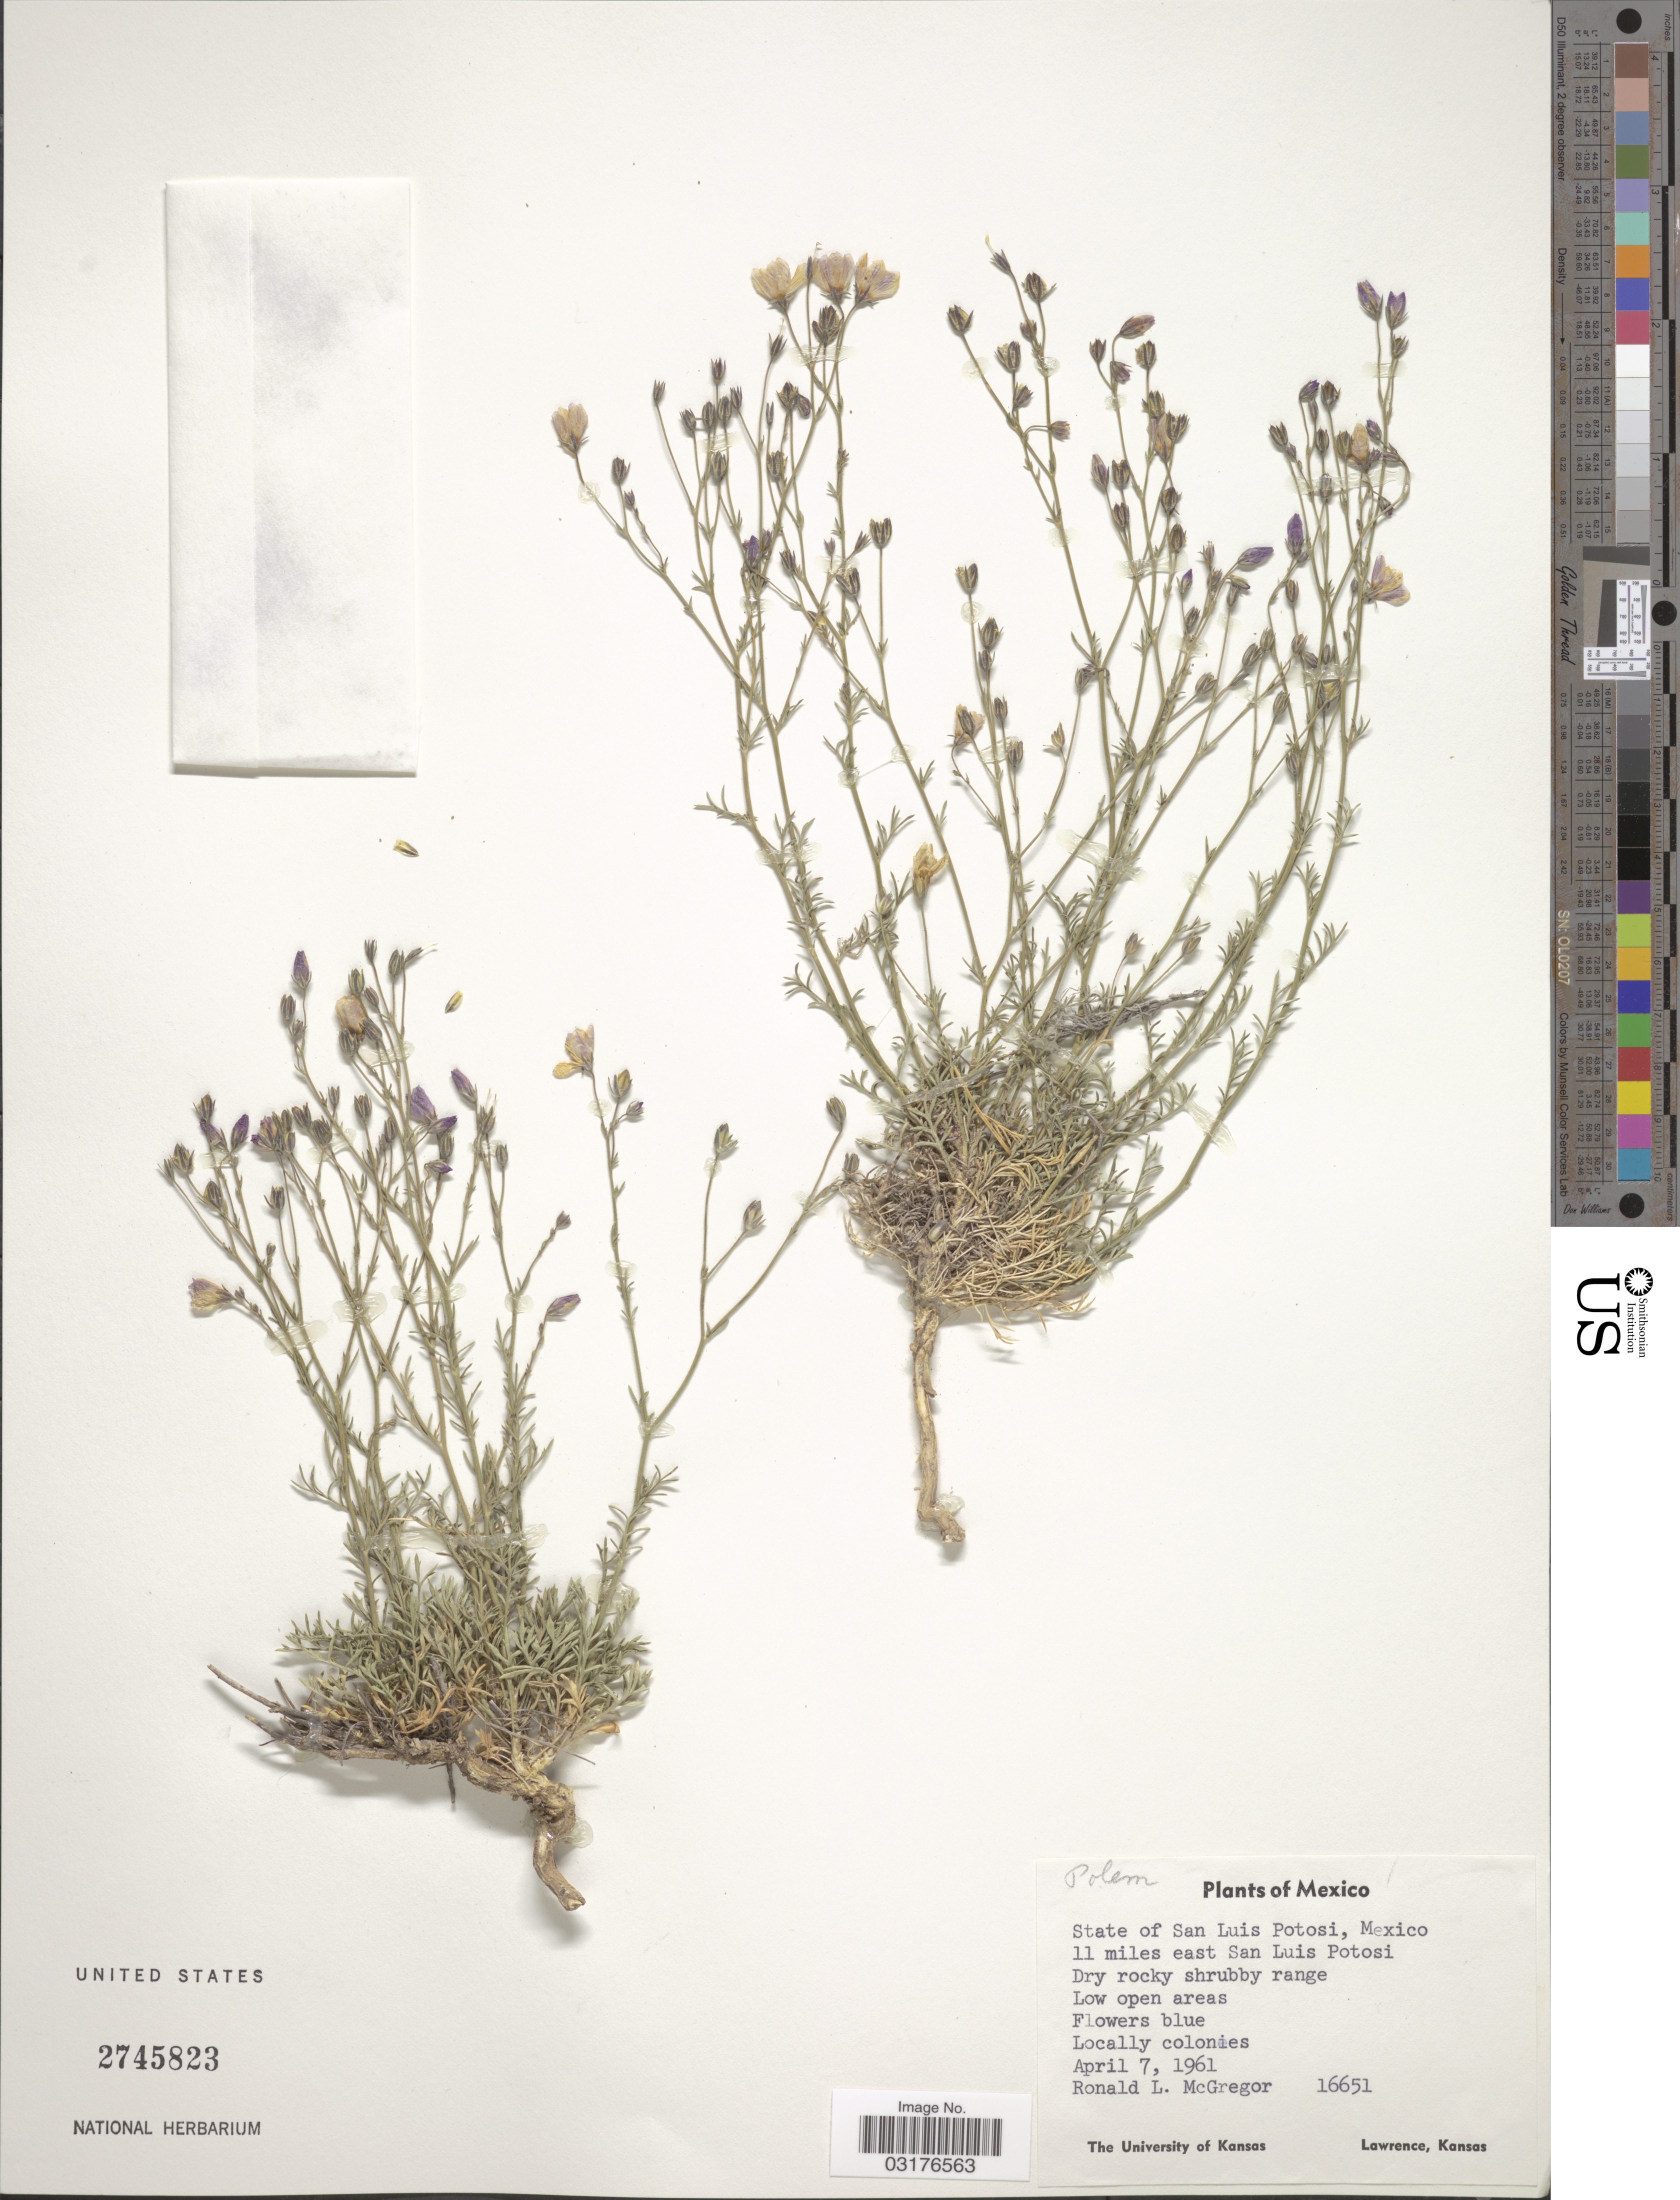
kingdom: Plantae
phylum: Tracheophyta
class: Magnoliopsida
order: Ericales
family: Polemoniaceae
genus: Giliastrum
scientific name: Giliastrum rigidulum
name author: (Benth.) Rydb.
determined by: Strong, Mark T., (BOT), Smithsonian Institution - National Museum of Natural History (UNITED STATES)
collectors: R. McGregor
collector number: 16651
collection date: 1961-04-07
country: Mexico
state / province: San Luis Potosí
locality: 11 miles east San Luis Potosi.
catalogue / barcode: US 2745823